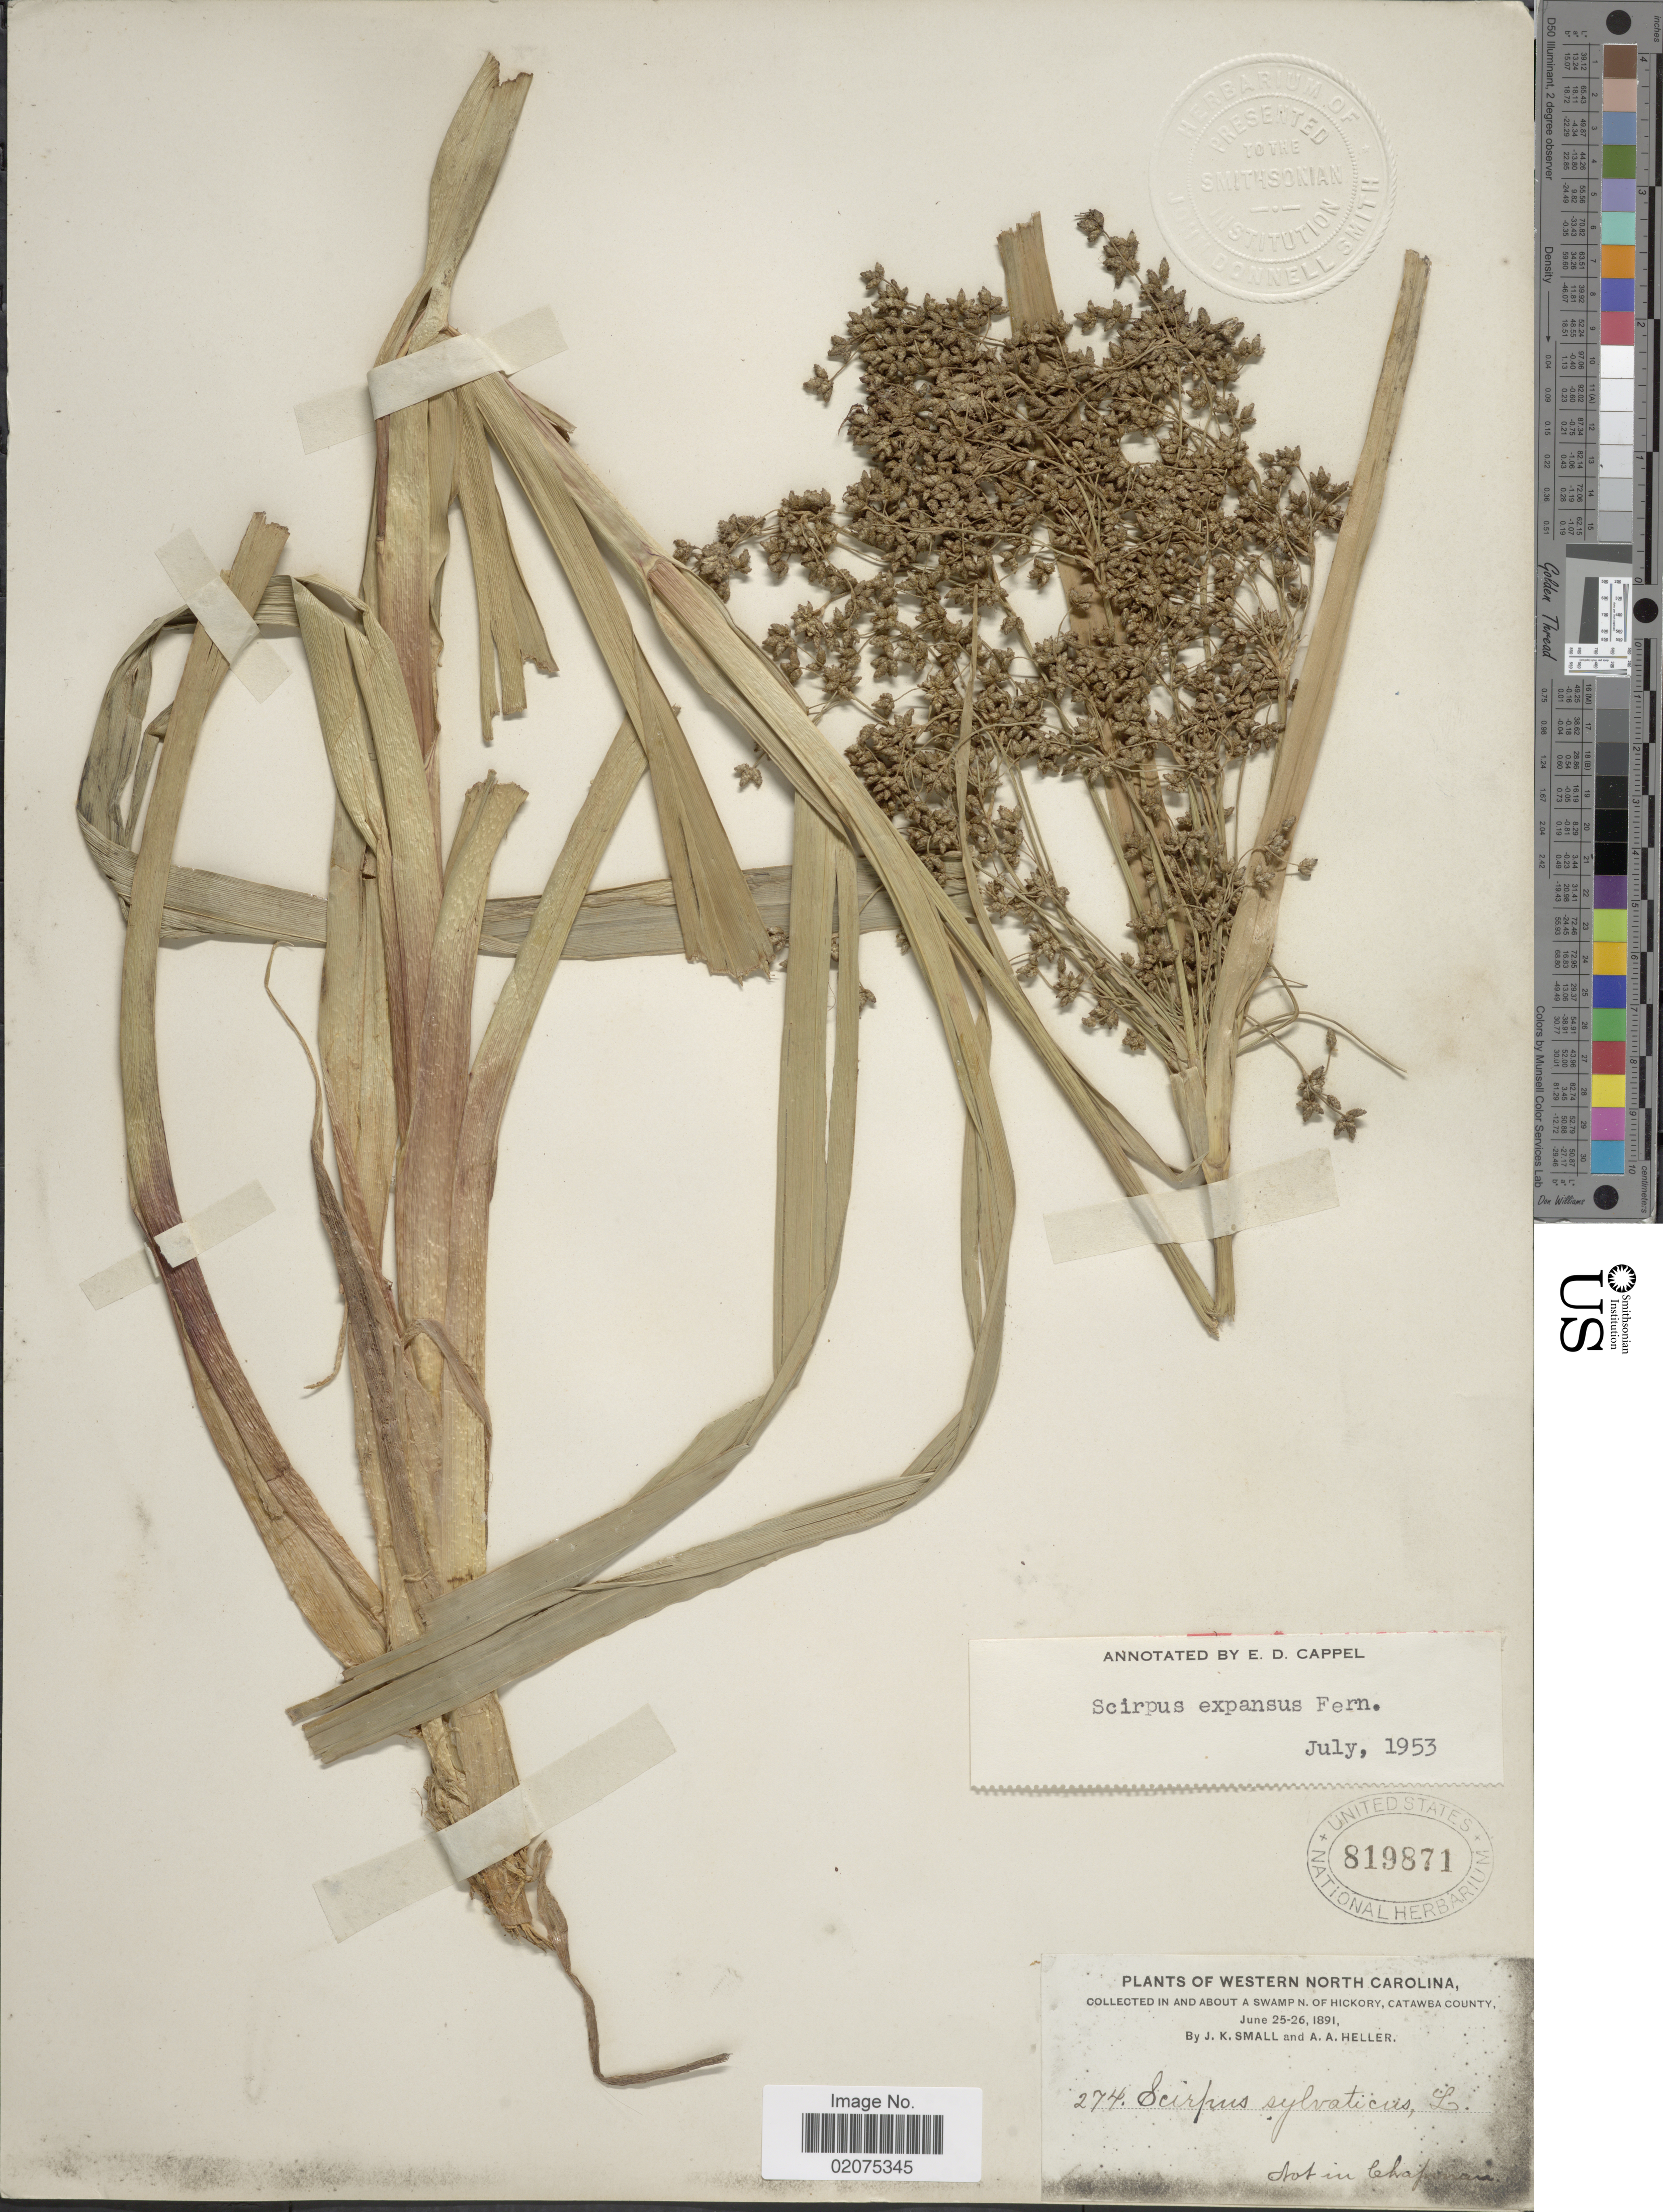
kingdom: Plantae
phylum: Tracheophyta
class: Liliopsida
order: Poales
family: Cyperaceae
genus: Scirpus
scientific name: Scirpus expansus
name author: Fernald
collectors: J. K. Small & A. A. Heller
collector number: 274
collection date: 1891-06-25/1891-06-26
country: United States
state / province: North Carolina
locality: Western North Carolina, in and about a swamp n. of Hickory, Catawba County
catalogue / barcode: US 819871